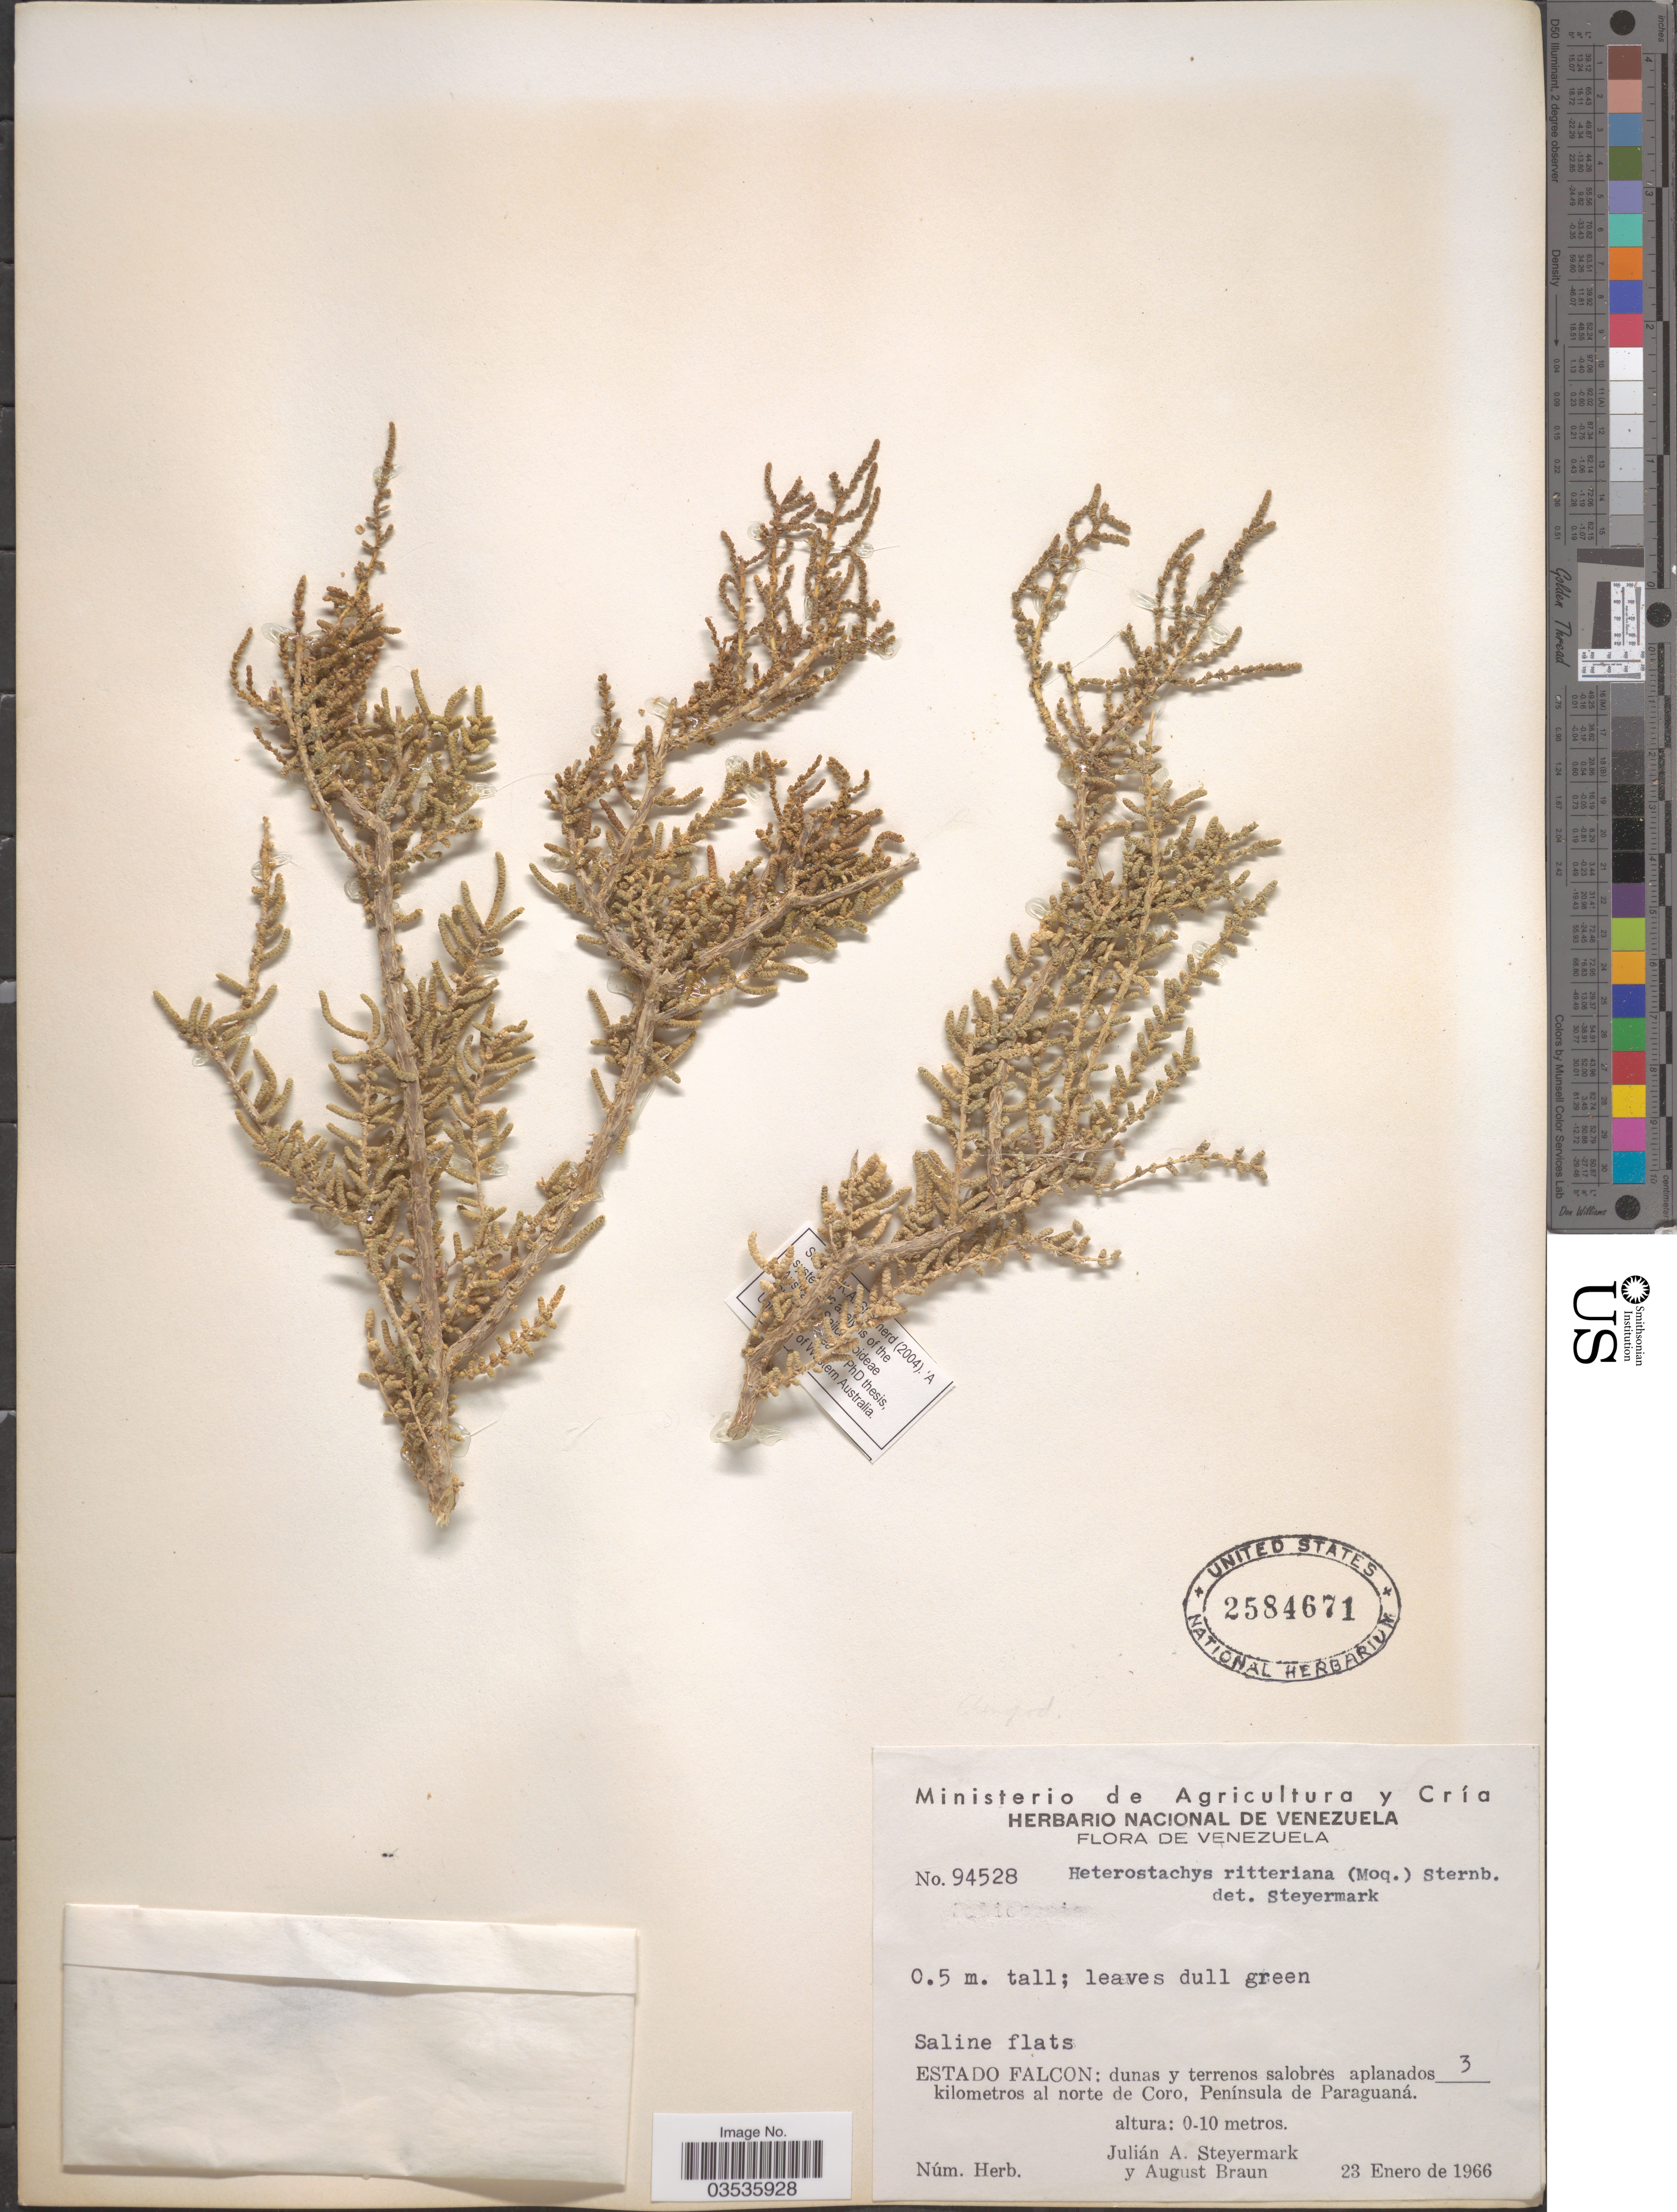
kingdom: Plantae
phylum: Tracheophyta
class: Magnoliopsida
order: Caryophyllales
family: Amaranthaceae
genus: Heterostachys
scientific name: Heterostachys ritteriana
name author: (Moq.) Ung.-Sternb.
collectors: J. Steyermark & A. Braun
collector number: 94528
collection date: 1966-01-23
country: Venezuela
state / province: Falcón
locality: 3 kilometros al norte de Coro, Península de Paraguaná.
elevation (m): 0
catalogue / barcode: US 2584671